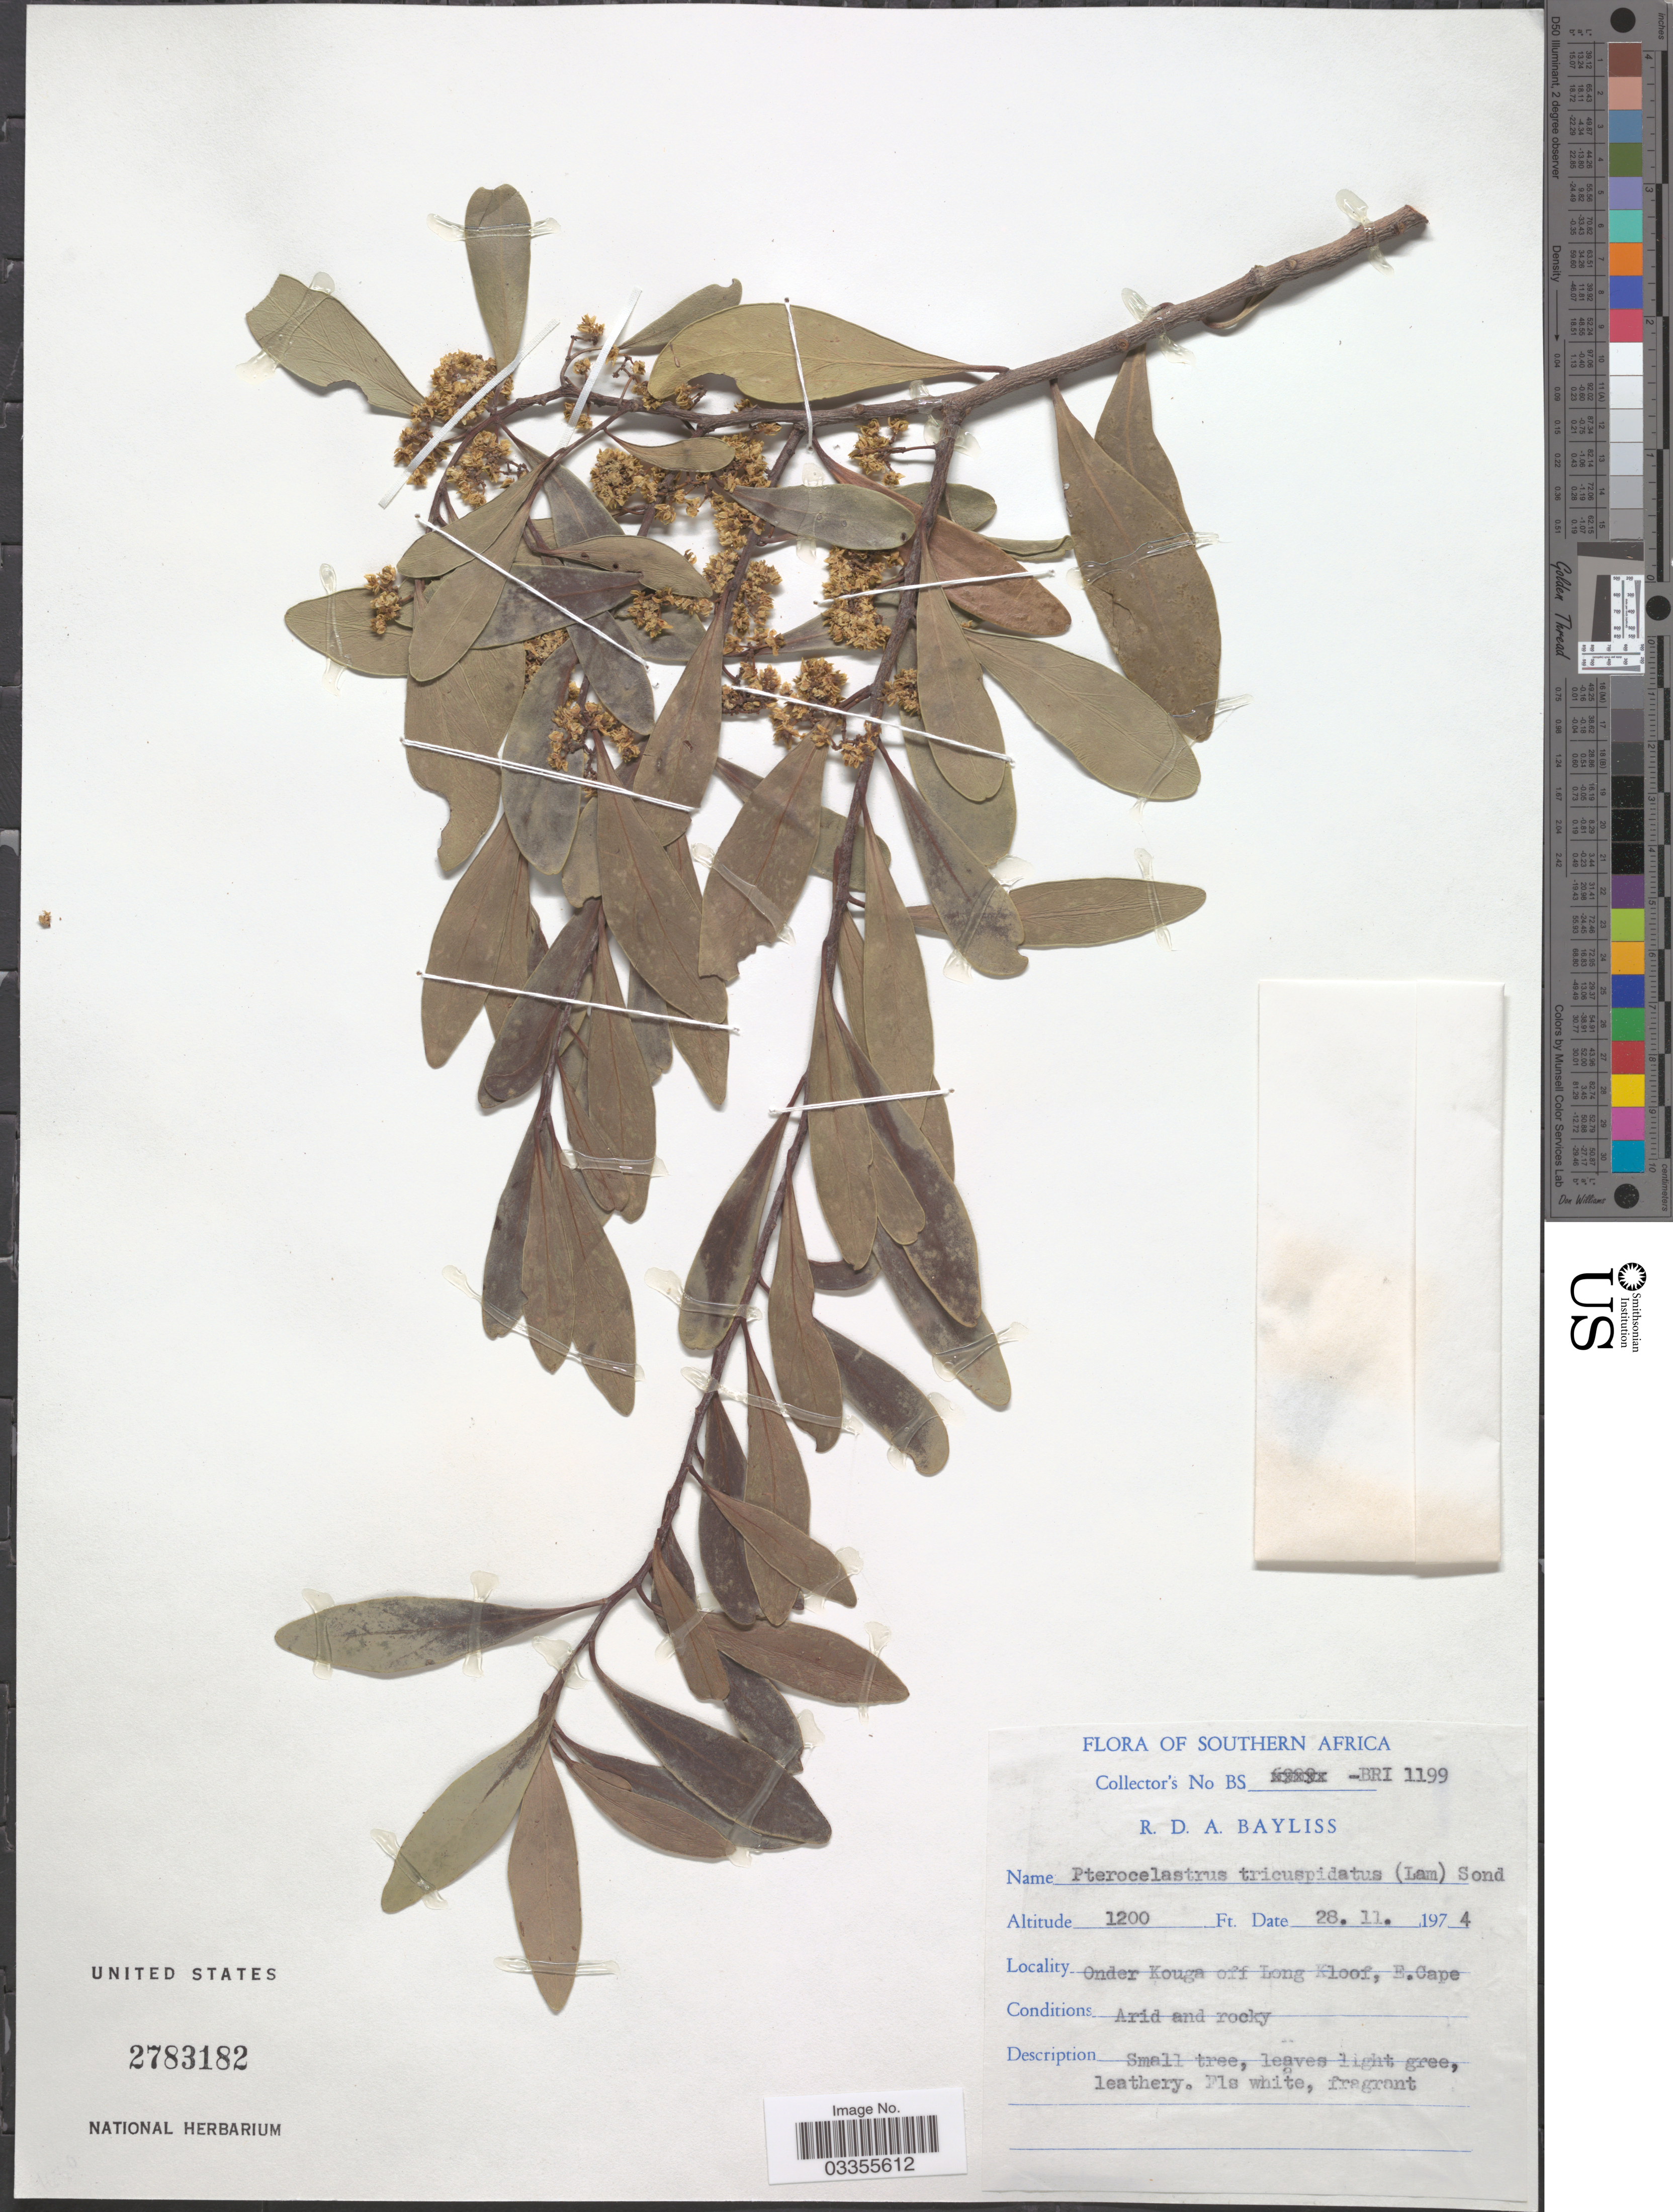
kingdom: Plantae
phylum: Tracheophyta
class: Magnoliopsida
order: Celastrales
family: Celastraceae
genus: Pterocelastrus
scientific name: Pterocelastrus tricuspidatus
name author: Walp.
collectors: R. Bayliss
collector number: BS - BRI 1199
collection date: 1974-11-28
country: South Africa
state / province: Eastern Cape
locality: Southern Africa. Onder Kouga off Long Kloof, E. Cape.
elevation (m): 366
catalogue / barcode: US 2783182